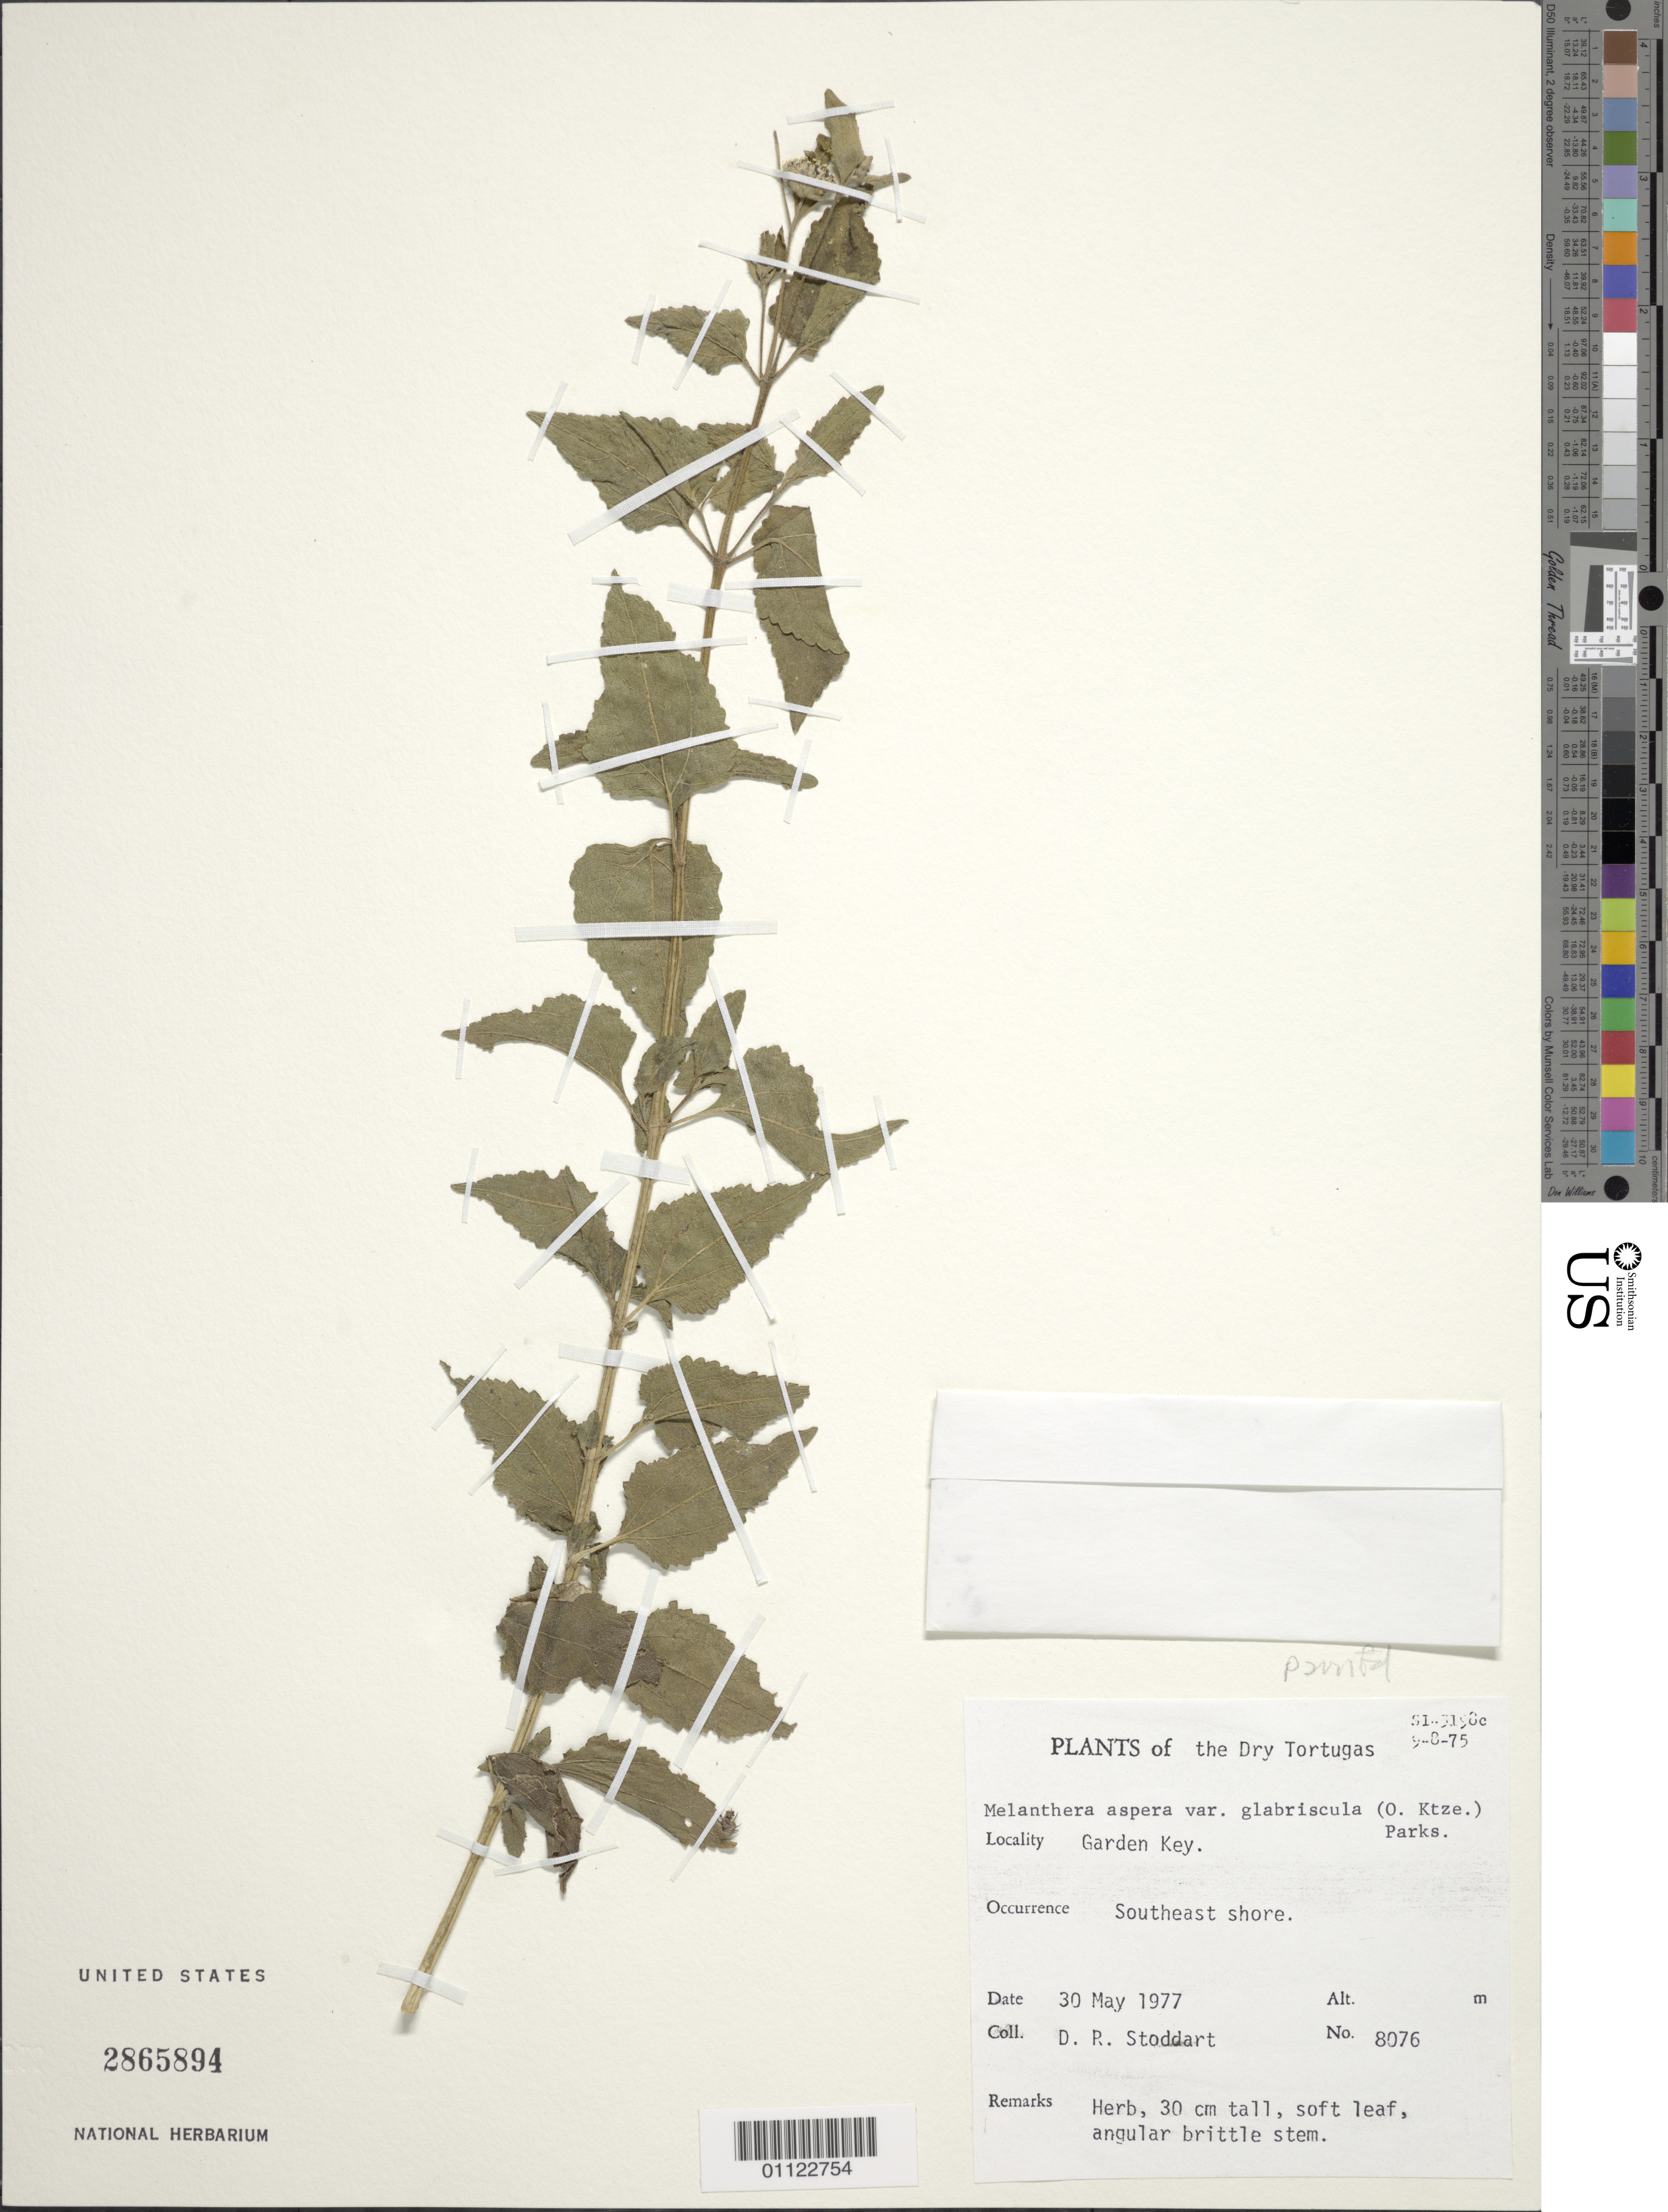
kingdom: Plantae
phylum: Tracheophyta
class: Magnoliopsida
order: Asterales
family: Asteraceae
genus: Melanthera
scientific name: Melanthera parvifolia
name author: Small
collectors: D. R. Stoddart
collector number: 8076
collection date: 1977-05-30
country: United States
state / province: Florida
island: Garden Key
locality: Garden Key, Dry Tortugas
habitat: SE shore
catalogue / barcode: US 2865894